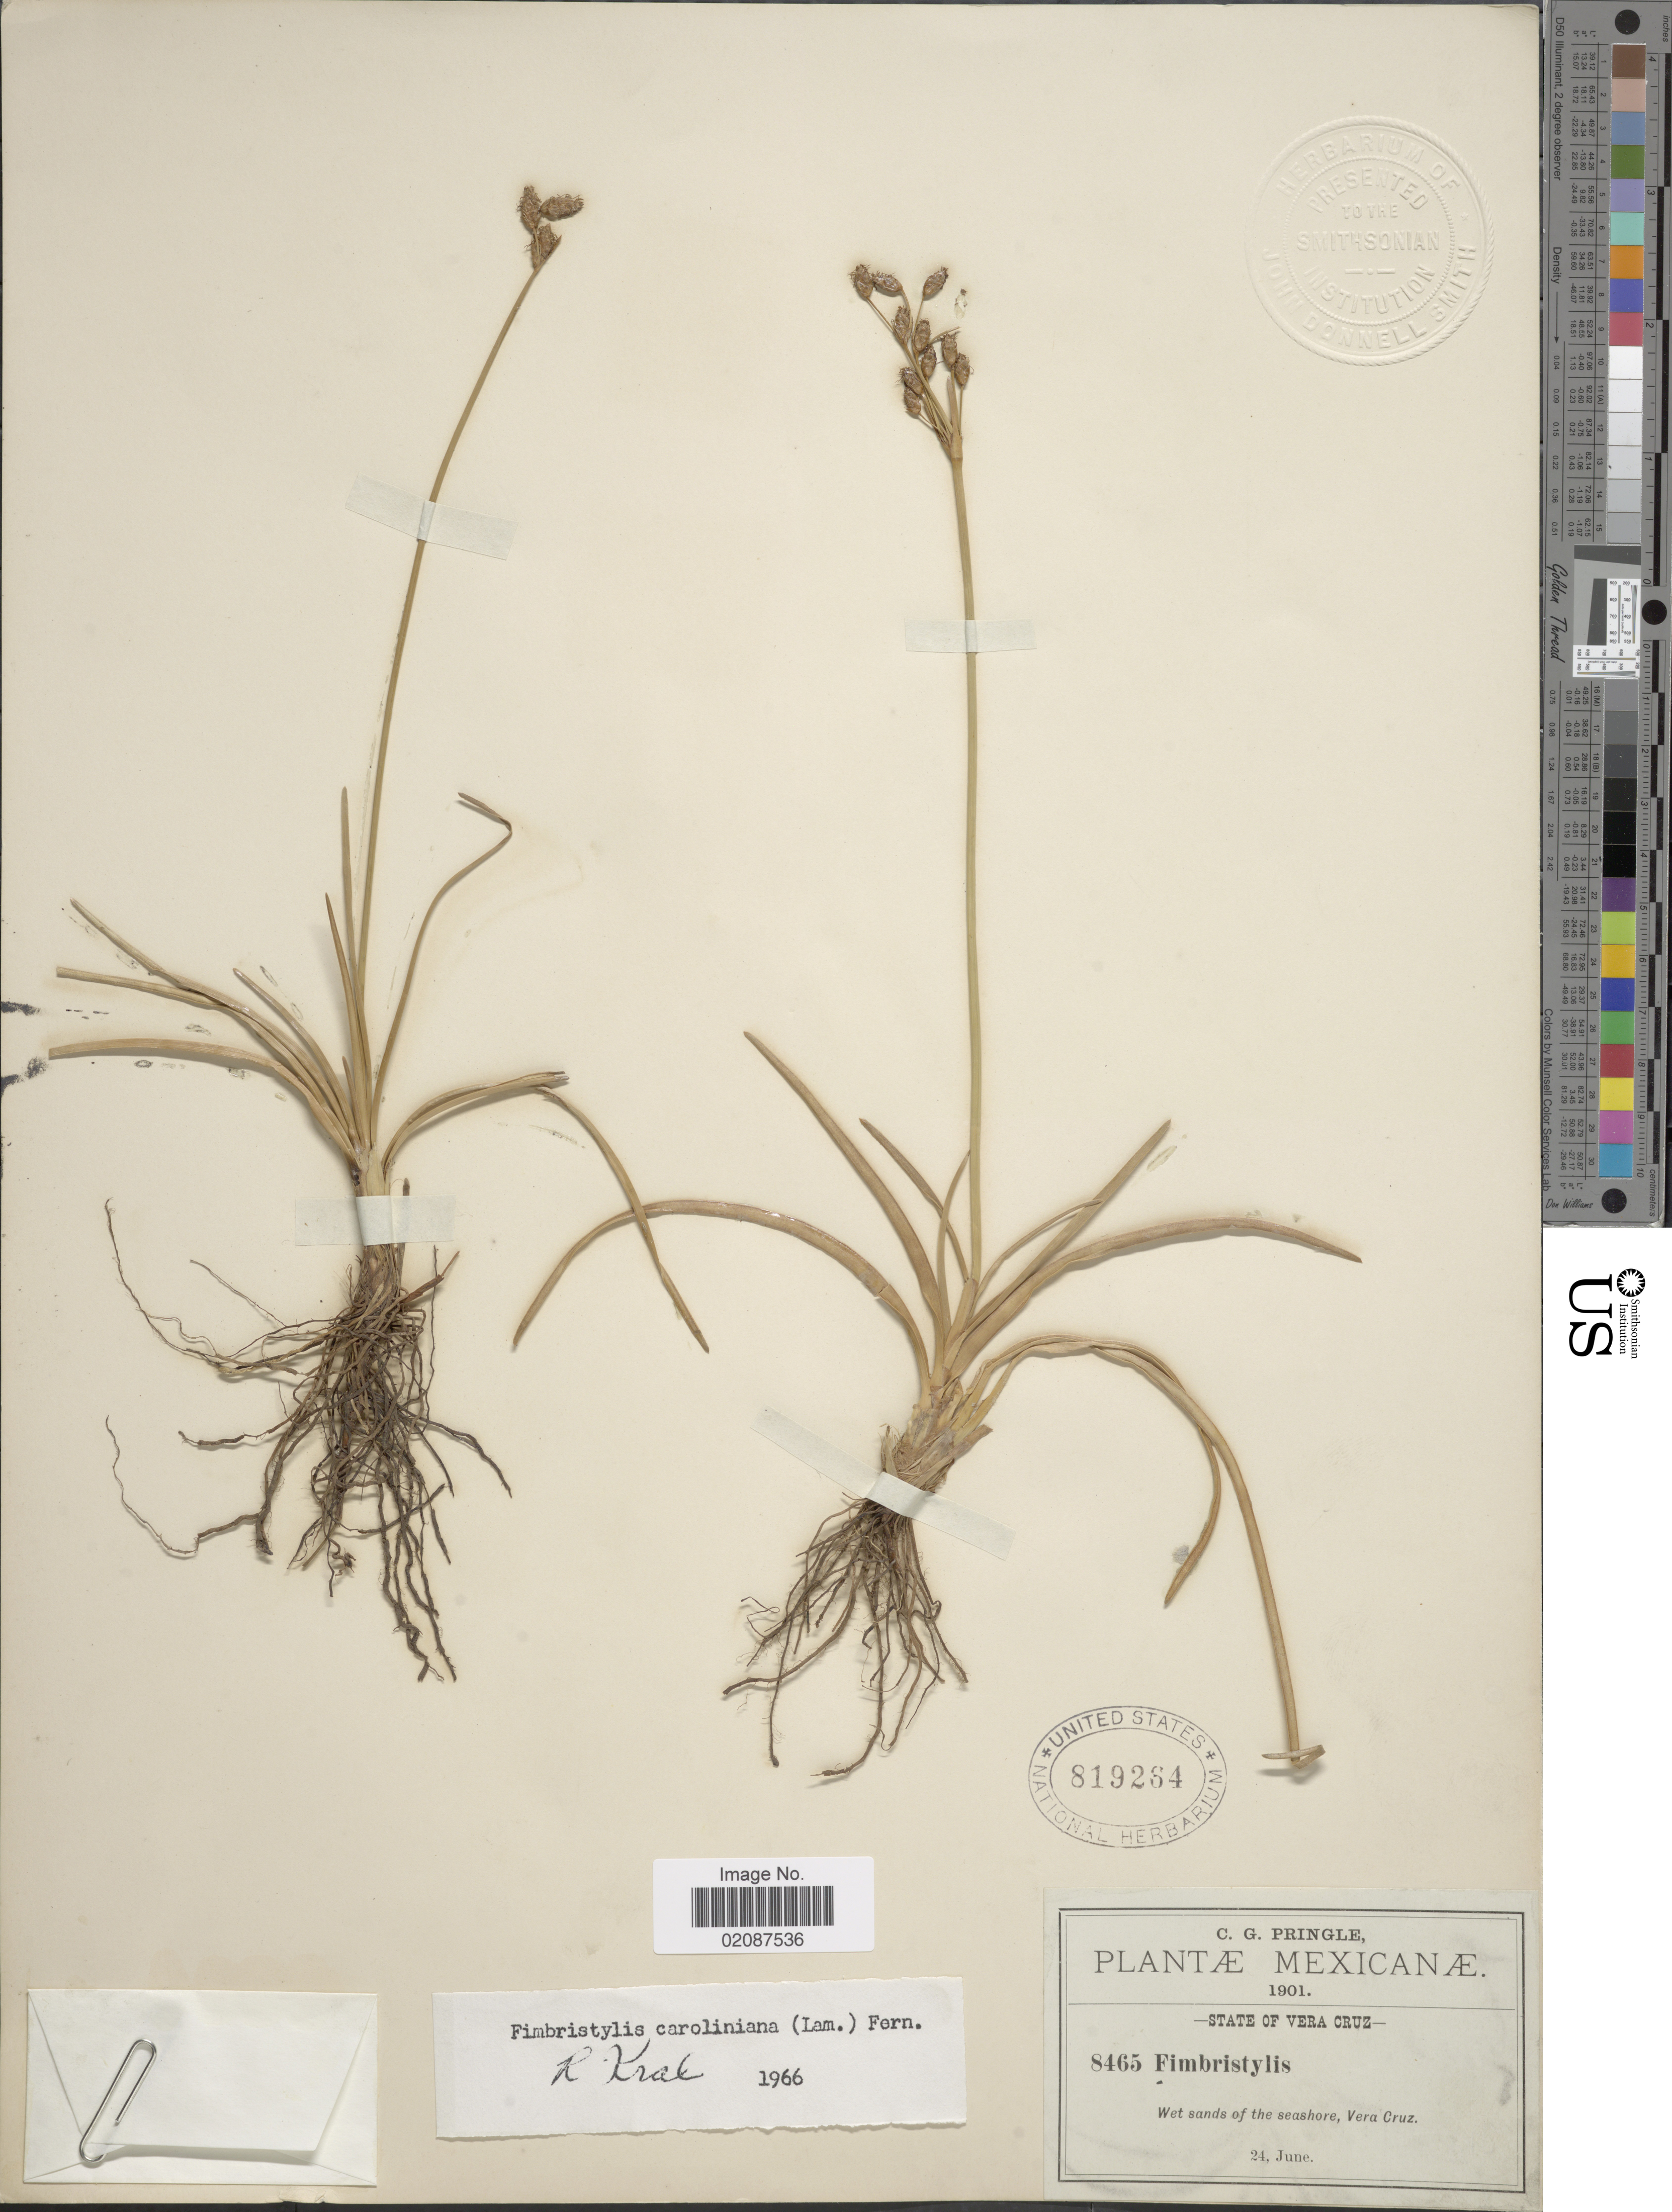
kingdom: Plantae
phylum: Tracheophyta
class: Liliopsida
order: Poales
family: Cyperaceae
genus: Fimbristylis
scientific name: Fimbristylis caroliniana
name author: (Lam.) Fernald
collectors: C. G. Pringle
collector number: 8465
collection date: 1901-06-24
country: Mexico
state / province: Veracruz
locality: State of Vera Cruz, Vera Cruz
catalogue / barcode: US 819264